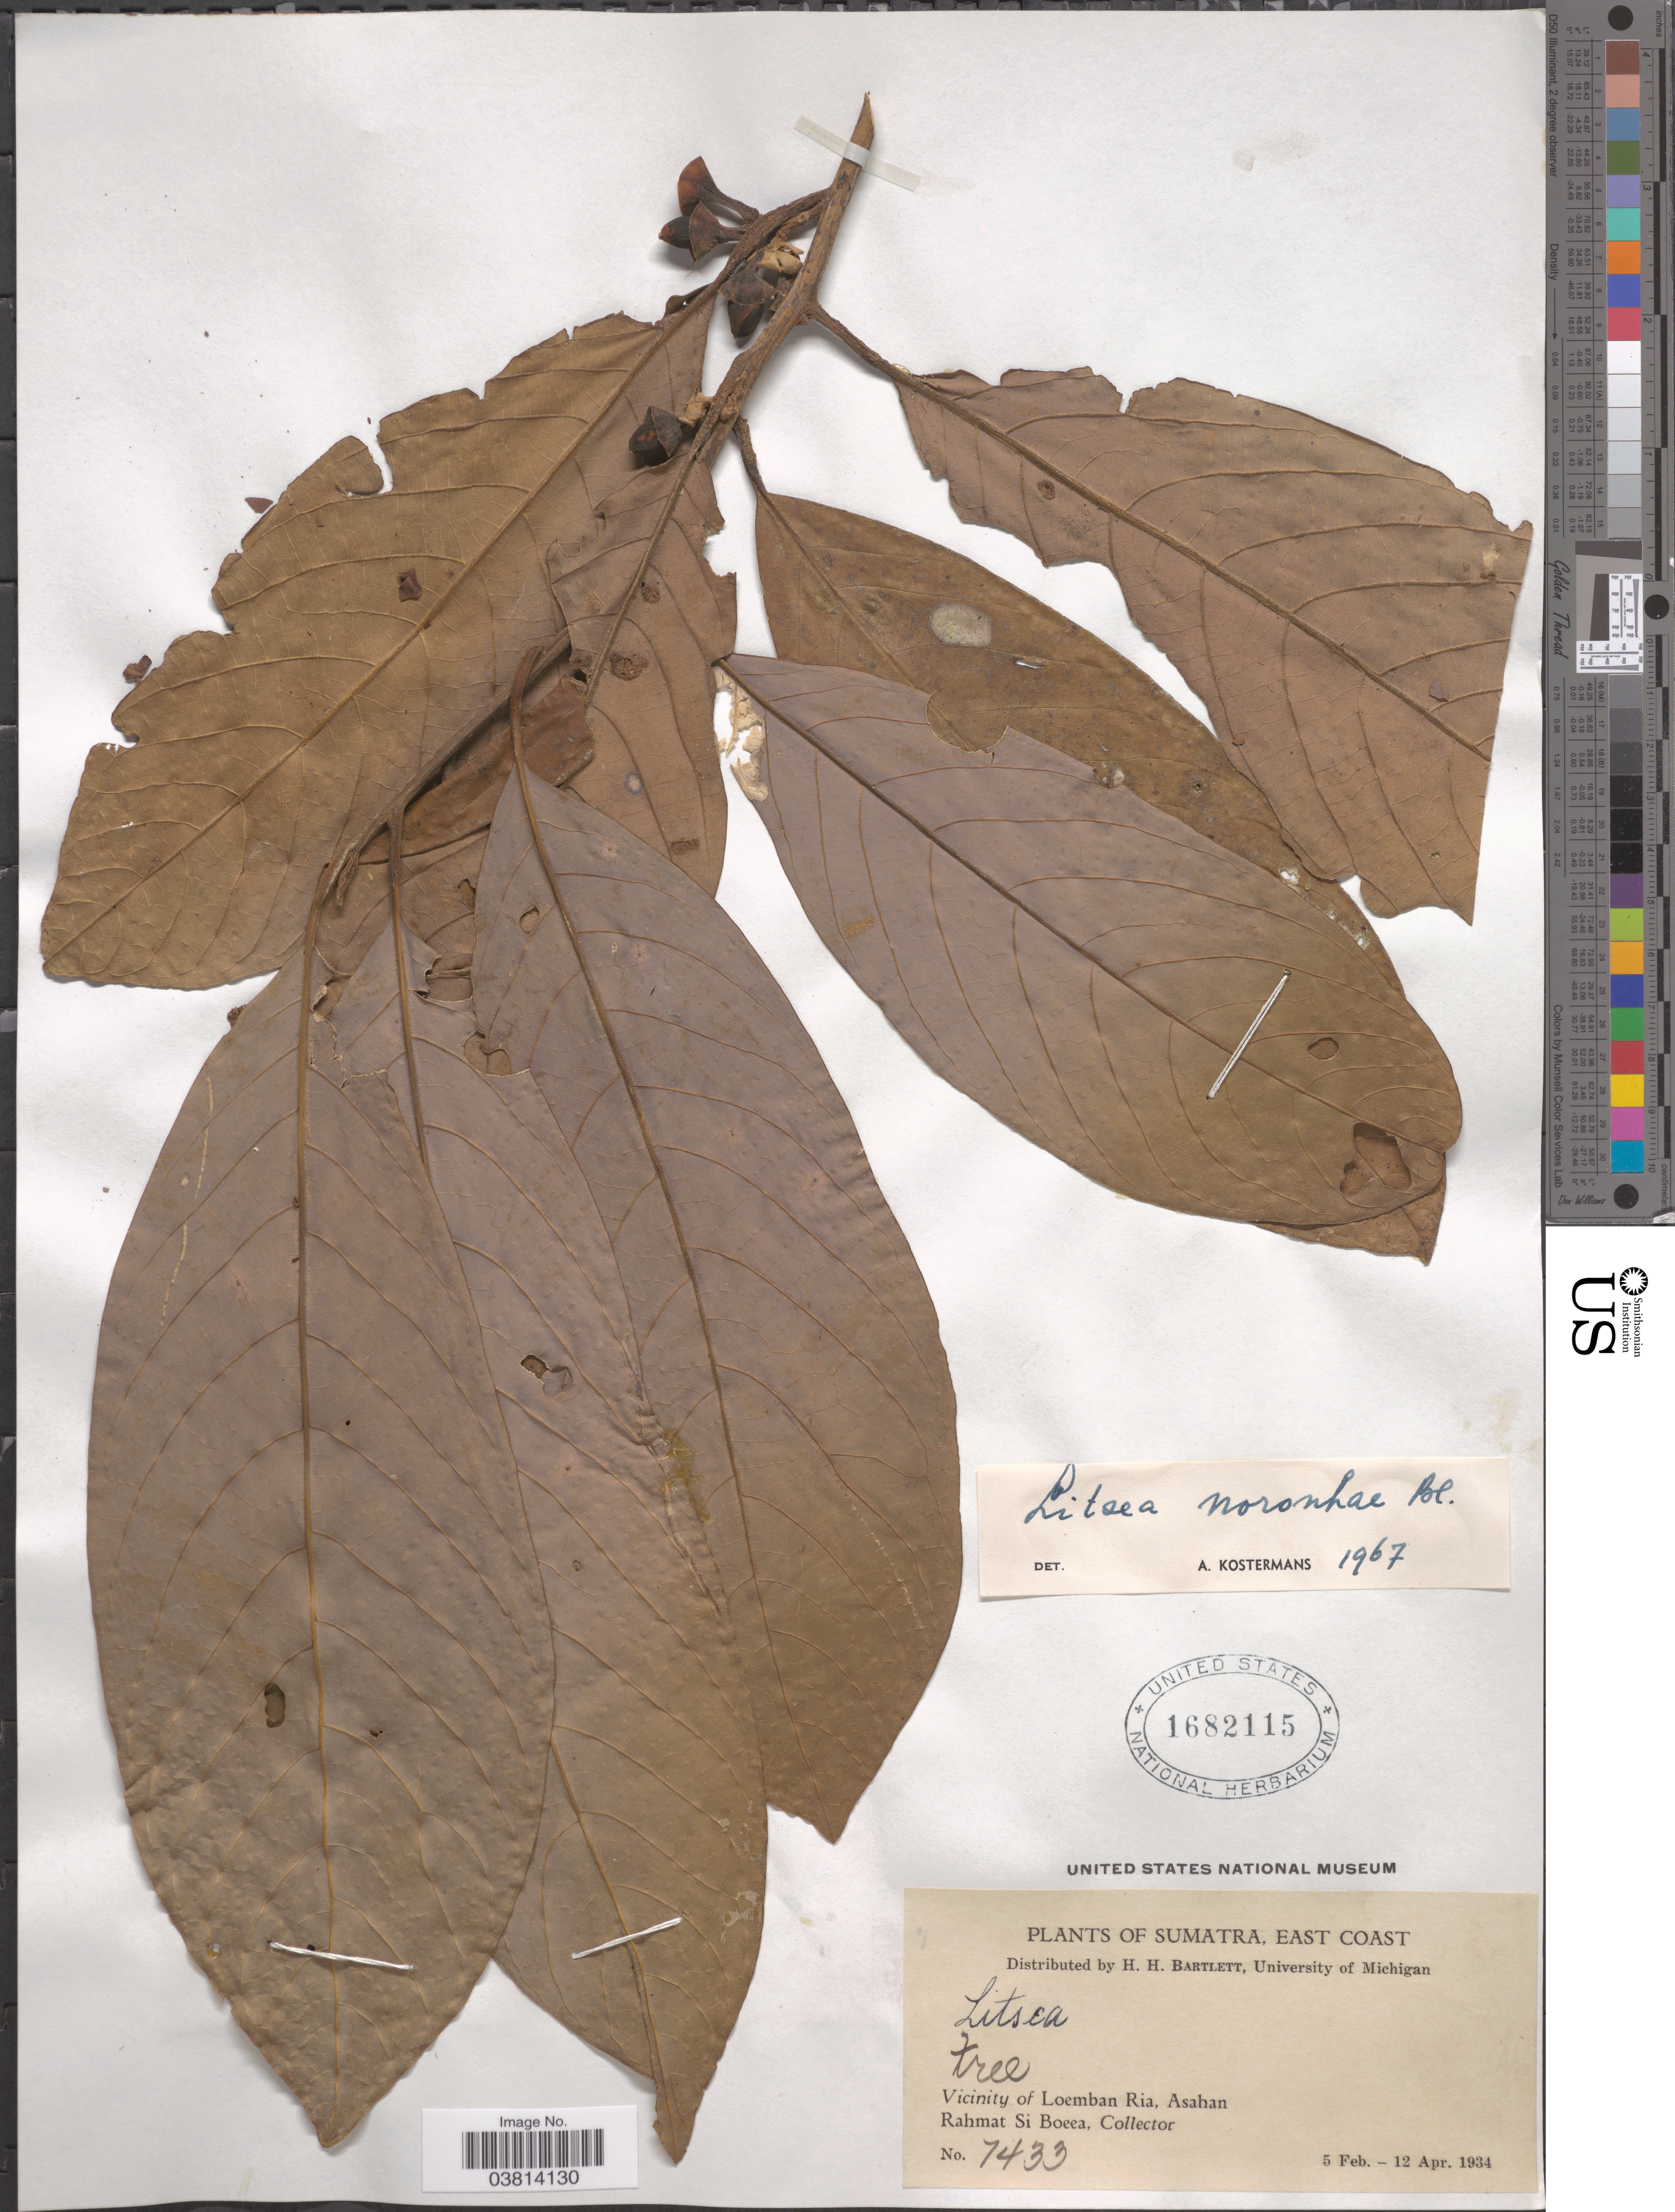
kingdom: Plantae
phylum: Tracheophyta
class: Magnoliopsida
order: Laurales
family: Lauraceae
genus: Litsea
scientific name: Litsea noronhae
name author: Blume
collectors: Rahmat Si Boeea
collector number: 7433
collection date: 1934-02-05/1934-04-12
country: Indonesia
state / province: Sumatra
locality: East Coast. Vicinity of Loemban Ria, Asahan.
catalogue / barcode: US 1682115